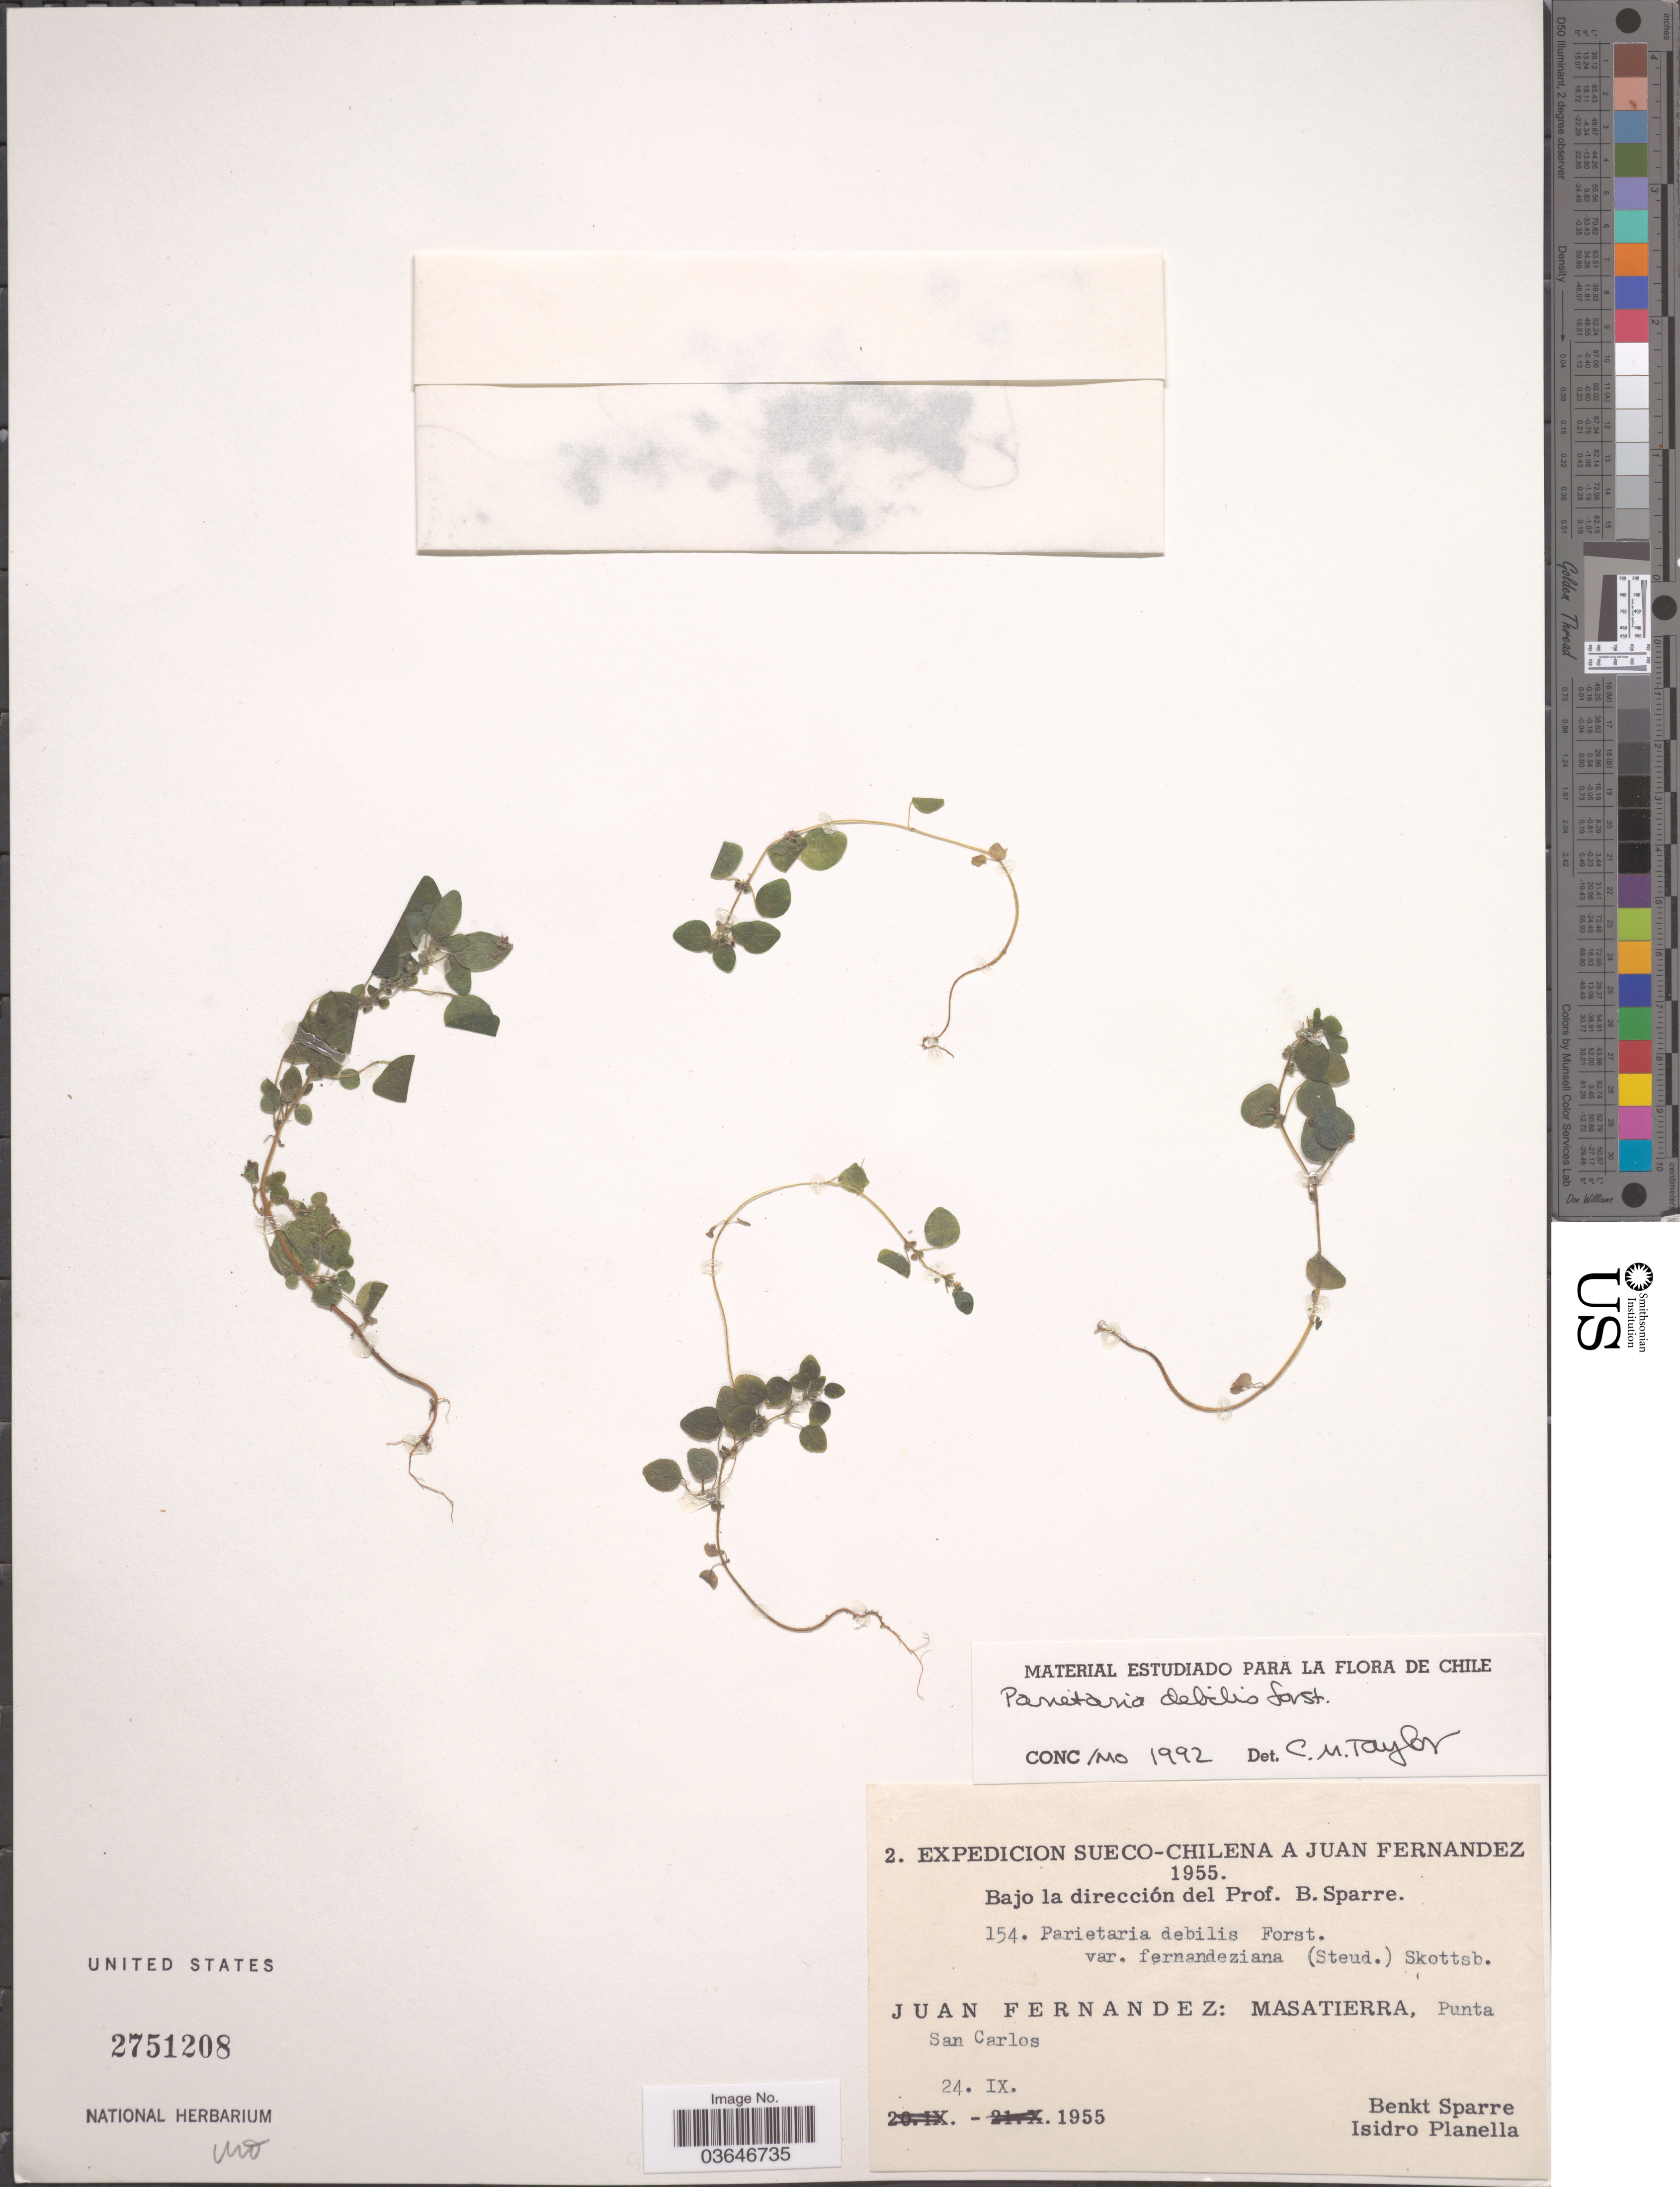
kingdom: Plantae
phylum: Tracheophyta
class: Magnoliopsida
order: Rosales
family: Urticaceae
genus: Parietaria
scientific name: Parietaria debilis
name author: G. Forst.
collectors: B. Sparre & I. Planella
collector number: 154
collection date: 1955-09-24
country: Chile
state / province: Valparaíso (V)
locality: Juan Fernandez: Masatierra, Punta San Carlos.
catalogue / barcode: US 2751208